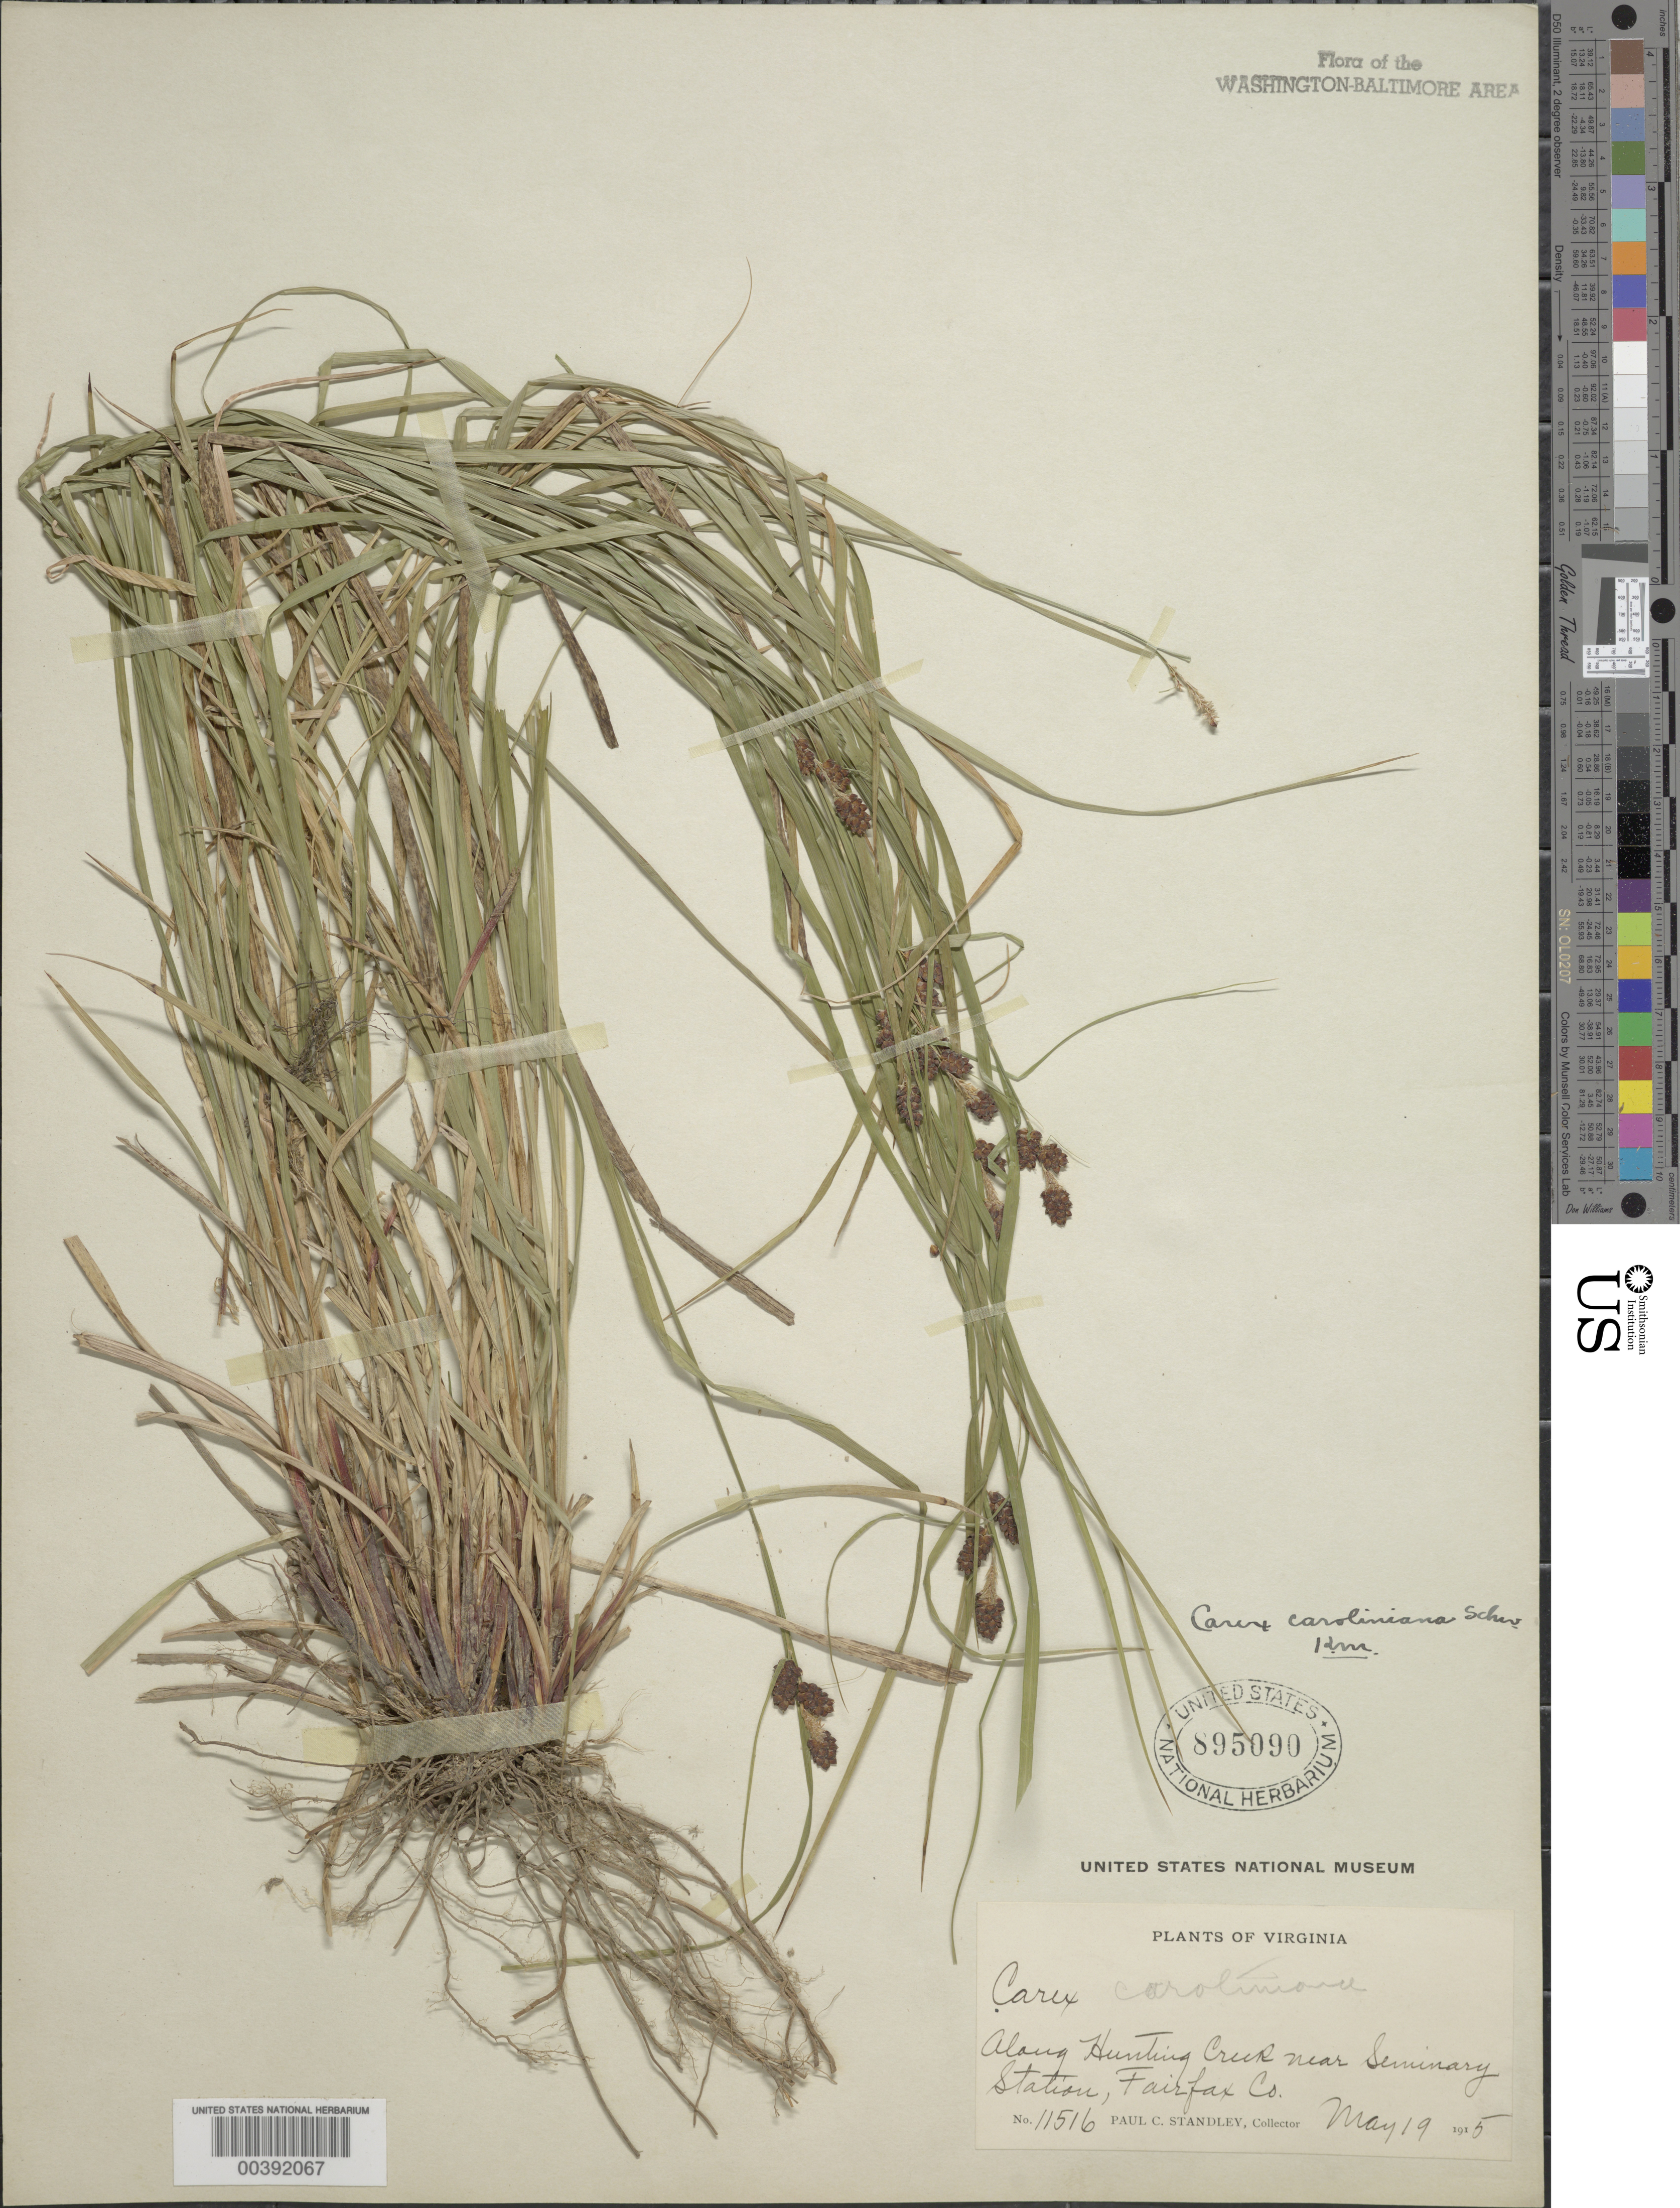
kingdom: Plantae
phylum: Tracheophyta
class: Liliopsida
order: Poales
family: Cyperaceae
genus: Carex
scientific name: Carex caroliniana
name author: Schwein.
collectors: P. C. Standley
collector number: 11516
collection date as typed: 19 May 1915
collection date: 1915-05-19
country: United States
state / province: Virginia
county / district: Fairfax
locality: Hunting Creek near Seminary Station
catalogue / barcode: US 895090